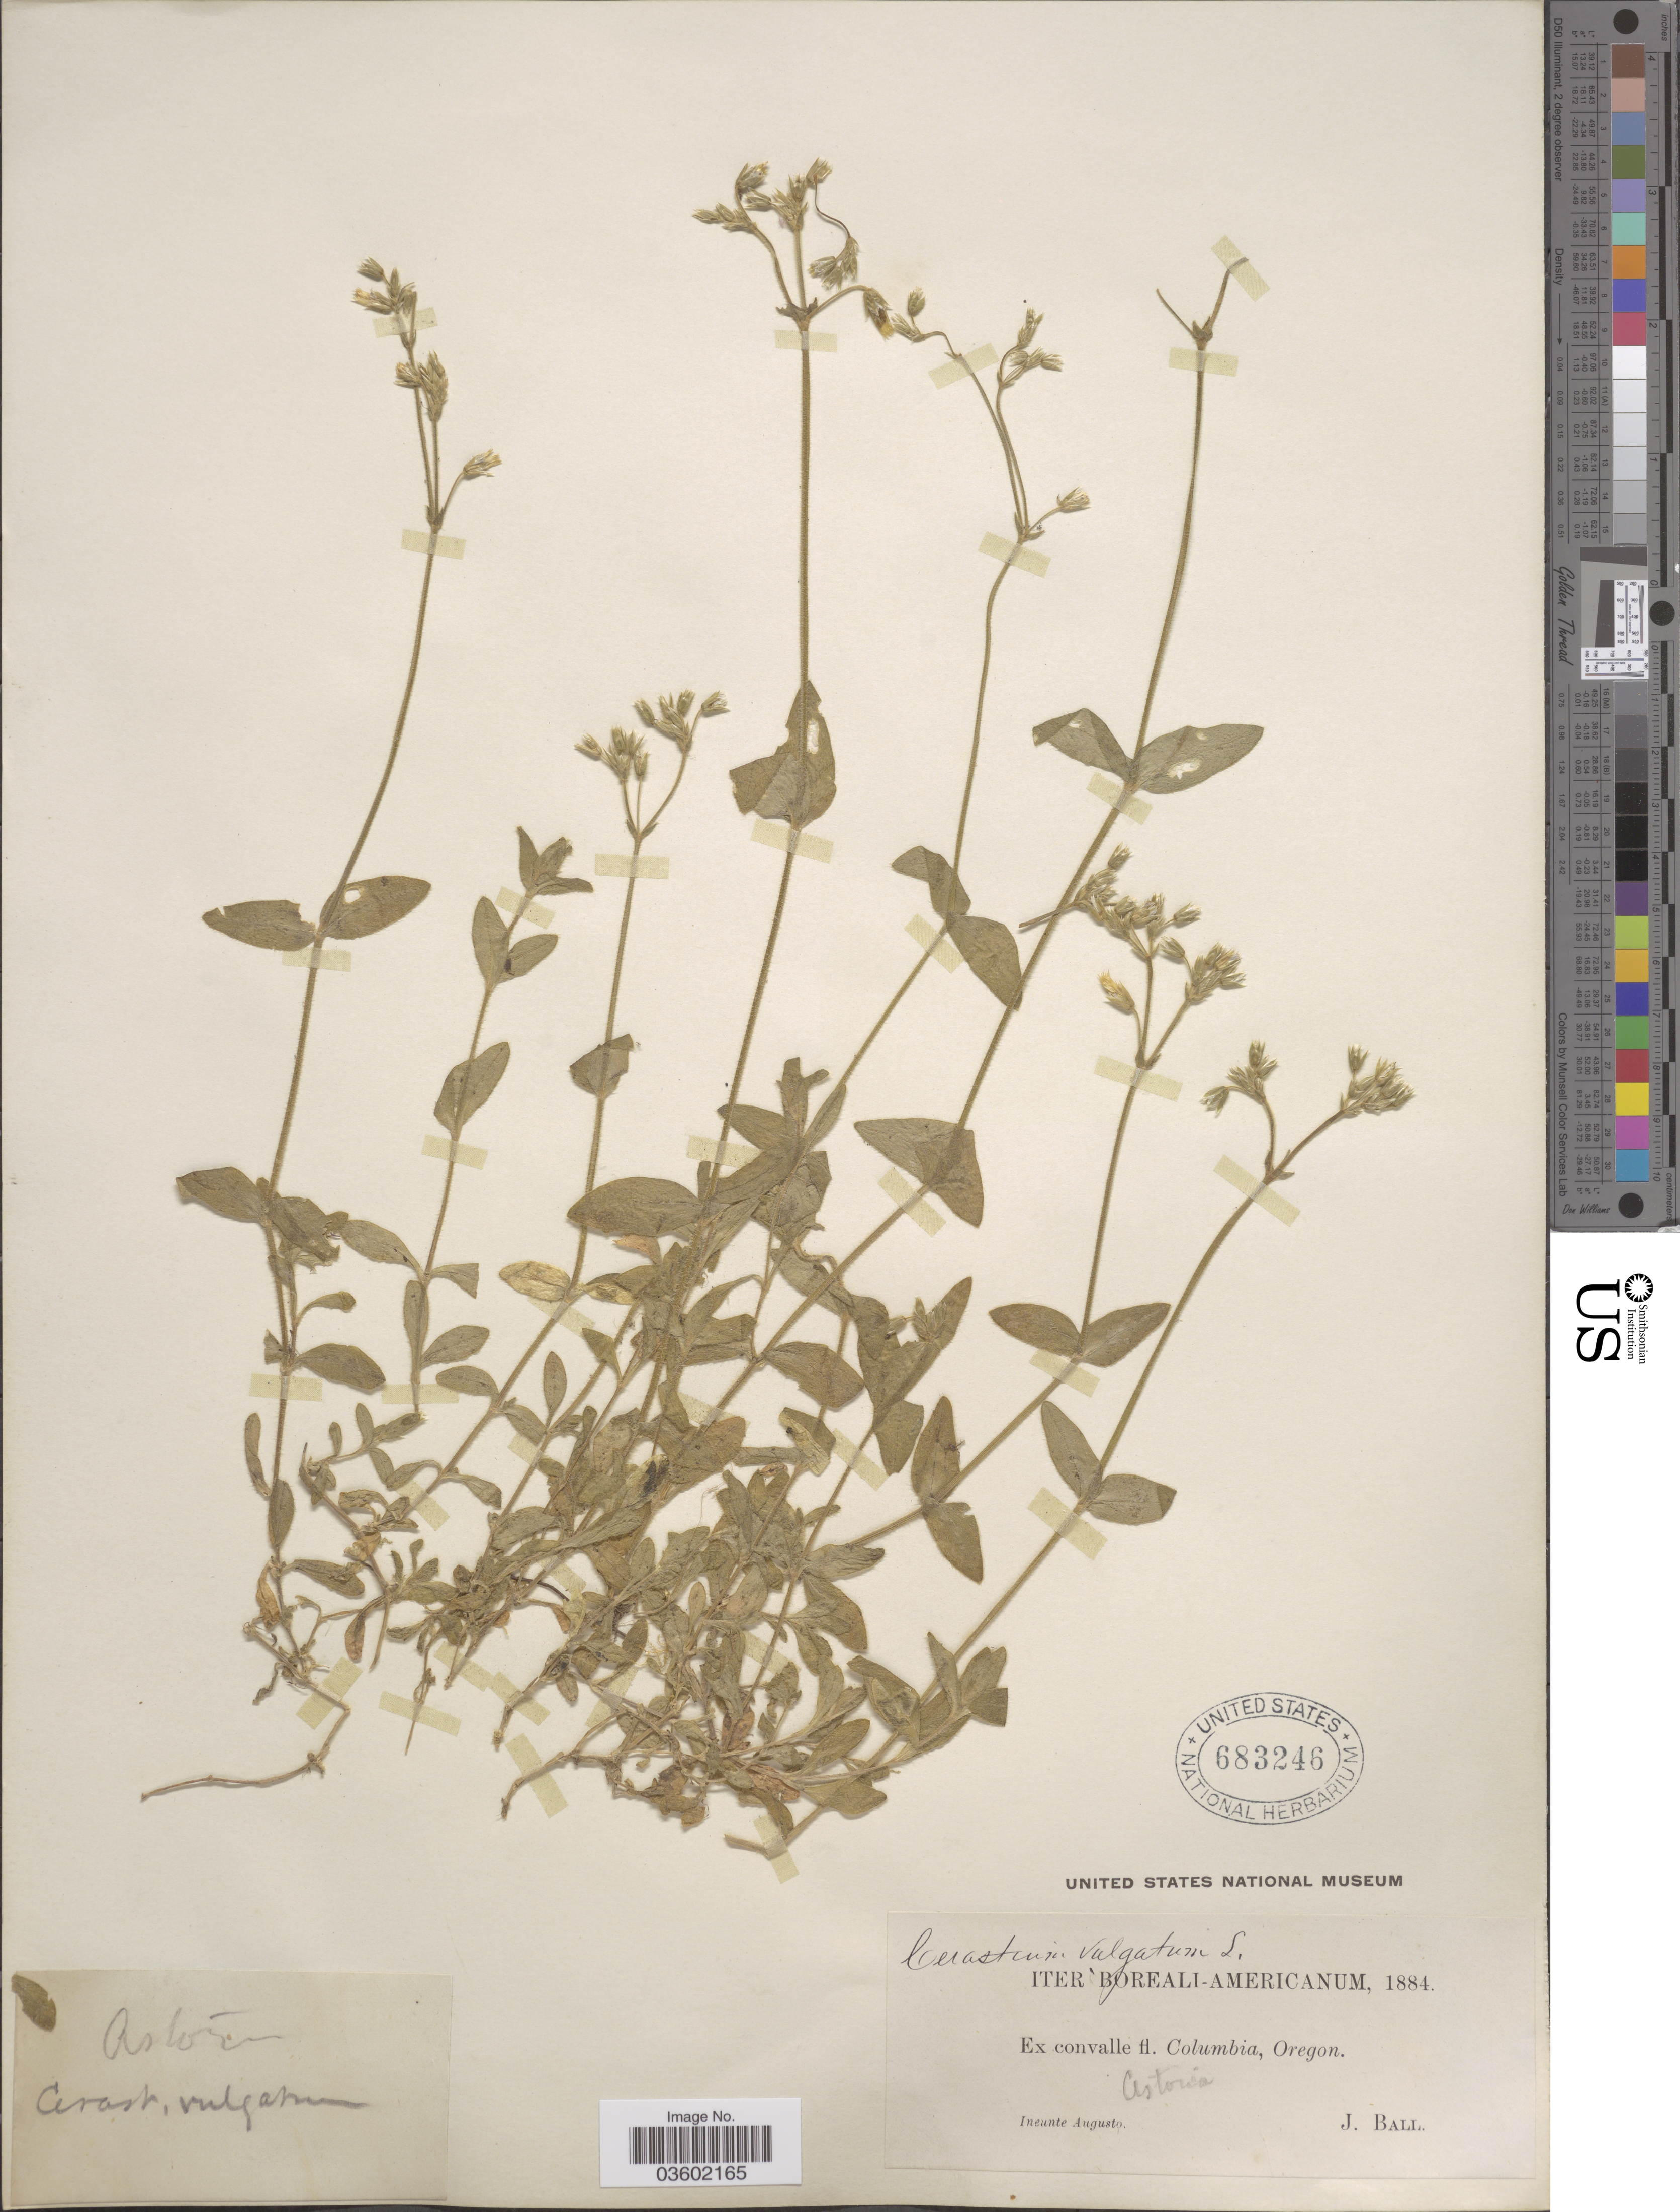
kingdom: Plantae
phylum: Tracheophyta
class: Magnoliopsida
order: Caryophyllales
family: Caryophyllaceae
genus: Cerastium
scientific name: Cerastium vulgatum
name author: L.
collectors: J. Ball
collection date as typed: Ineunte Augusto, 1884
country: United States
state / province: Oregon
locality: Boreali-Americanum. Ex convalle fl. Columbia. Astoria.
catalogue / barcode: US 683246